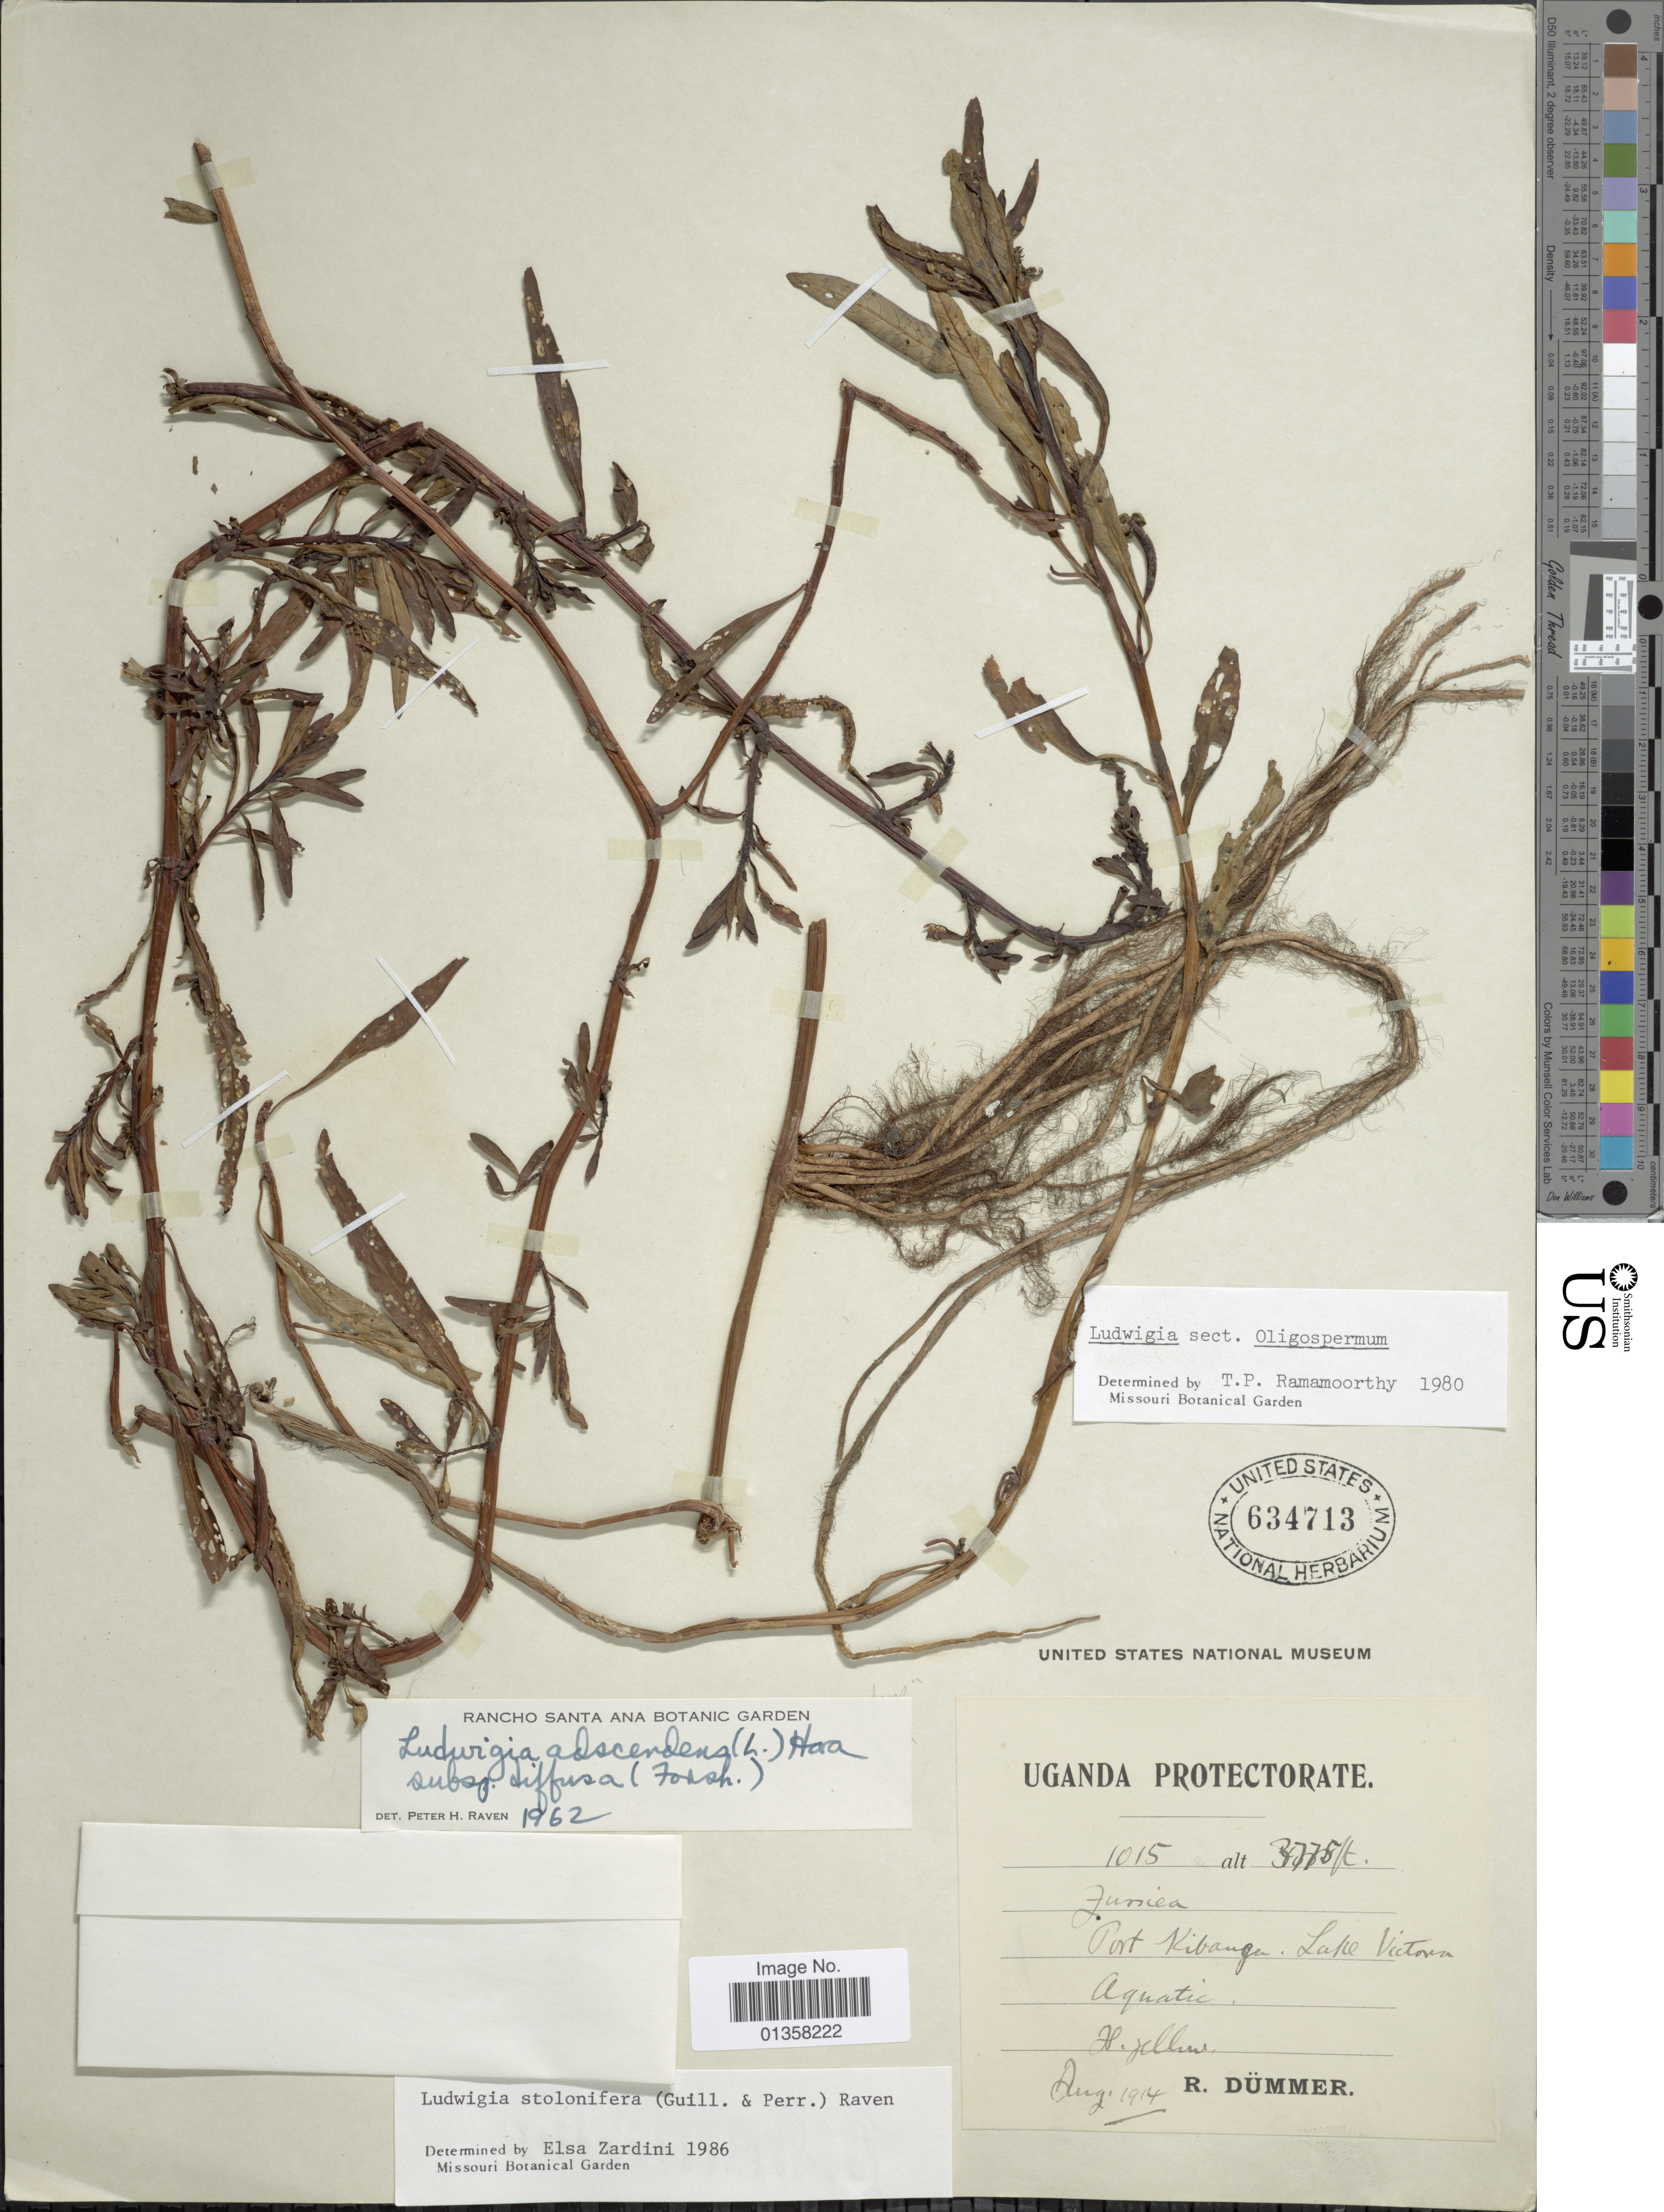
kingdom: Plantae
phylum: Tracheophyta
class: Magnoliopsida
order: Myrtales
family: Onagraceae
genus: Ludwigia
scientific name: Ludwigia stolonifera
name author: (Guill. & Perr.) P.H. Raven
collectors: R. Dümmer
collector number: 1015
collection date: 1914-08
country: Uganda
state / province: Central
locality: Port Kibangen, Lake Victoria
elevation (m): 1151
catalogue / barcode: US 634713